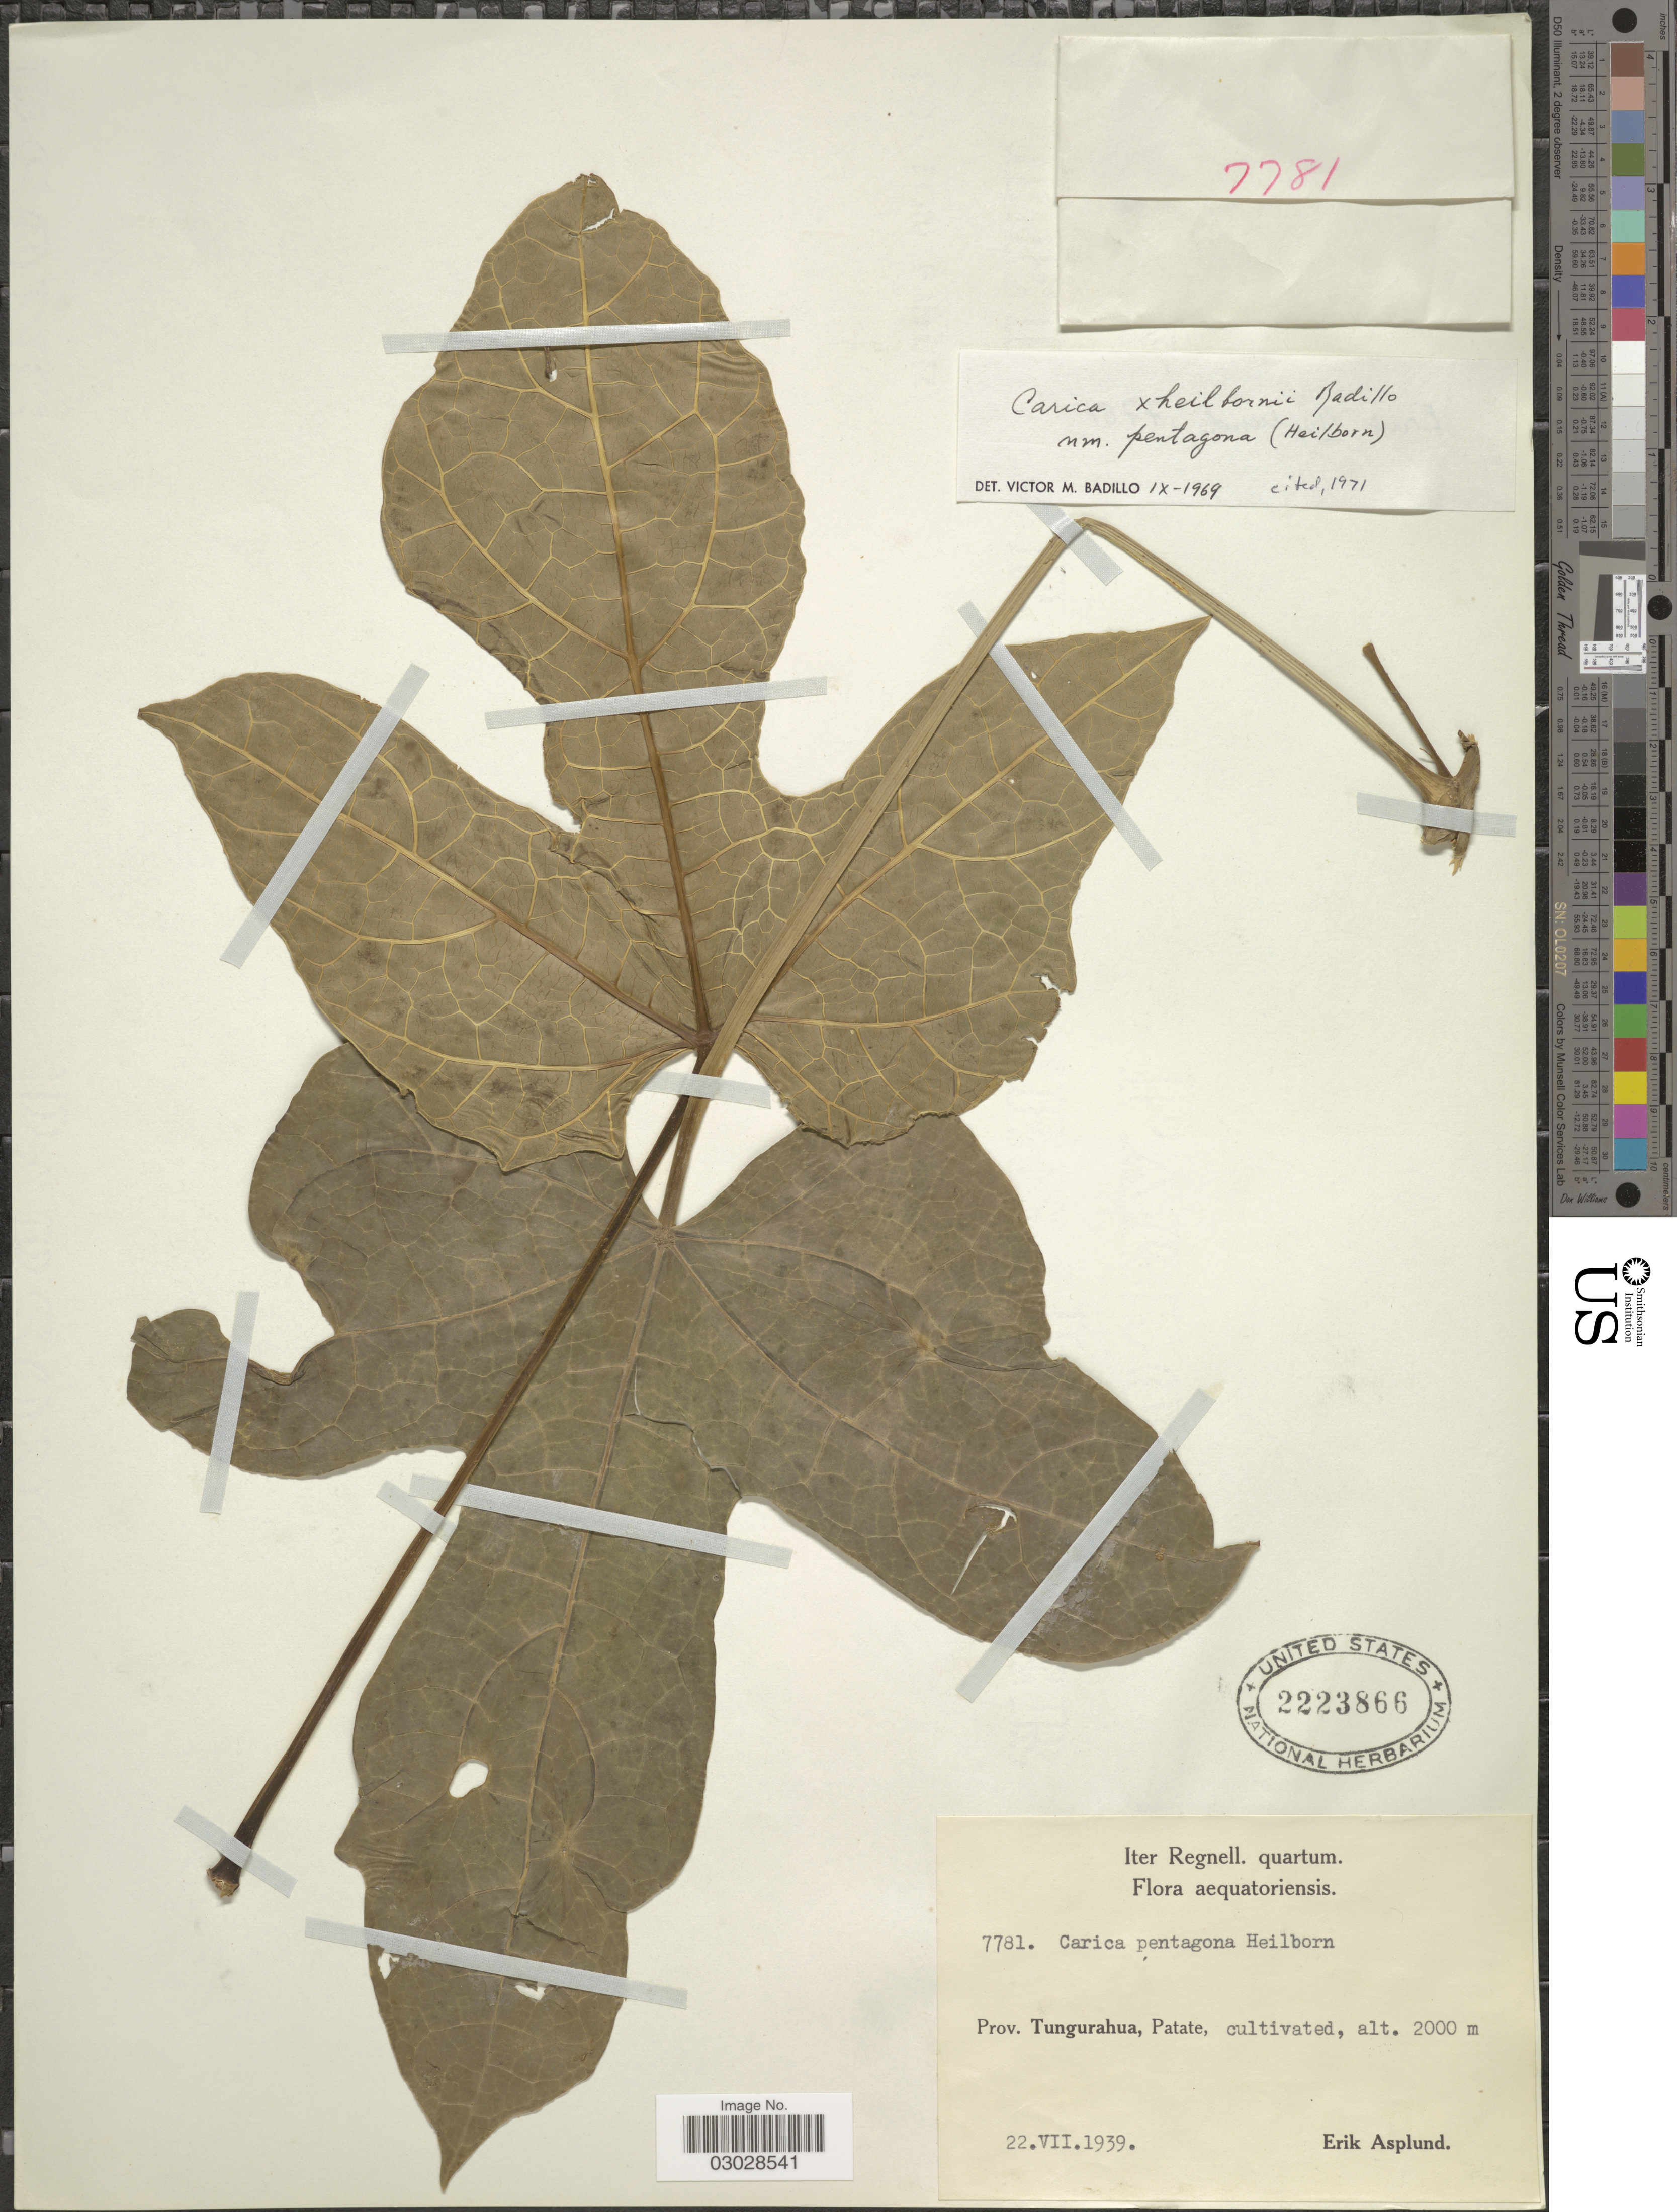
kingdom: Plantae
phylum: Tracheophyta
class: Magnoliopsida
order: Brassicales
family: Caricaceae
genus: Vasconcellea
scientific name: Vasconcellea x pentagona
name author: (Heilborn) Mabb.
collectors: E. Asplund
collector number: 7781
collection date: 1939-07-22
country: Ecuador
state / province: Tungurahua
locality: Patate.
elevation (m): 2000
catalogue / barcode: US 2223866